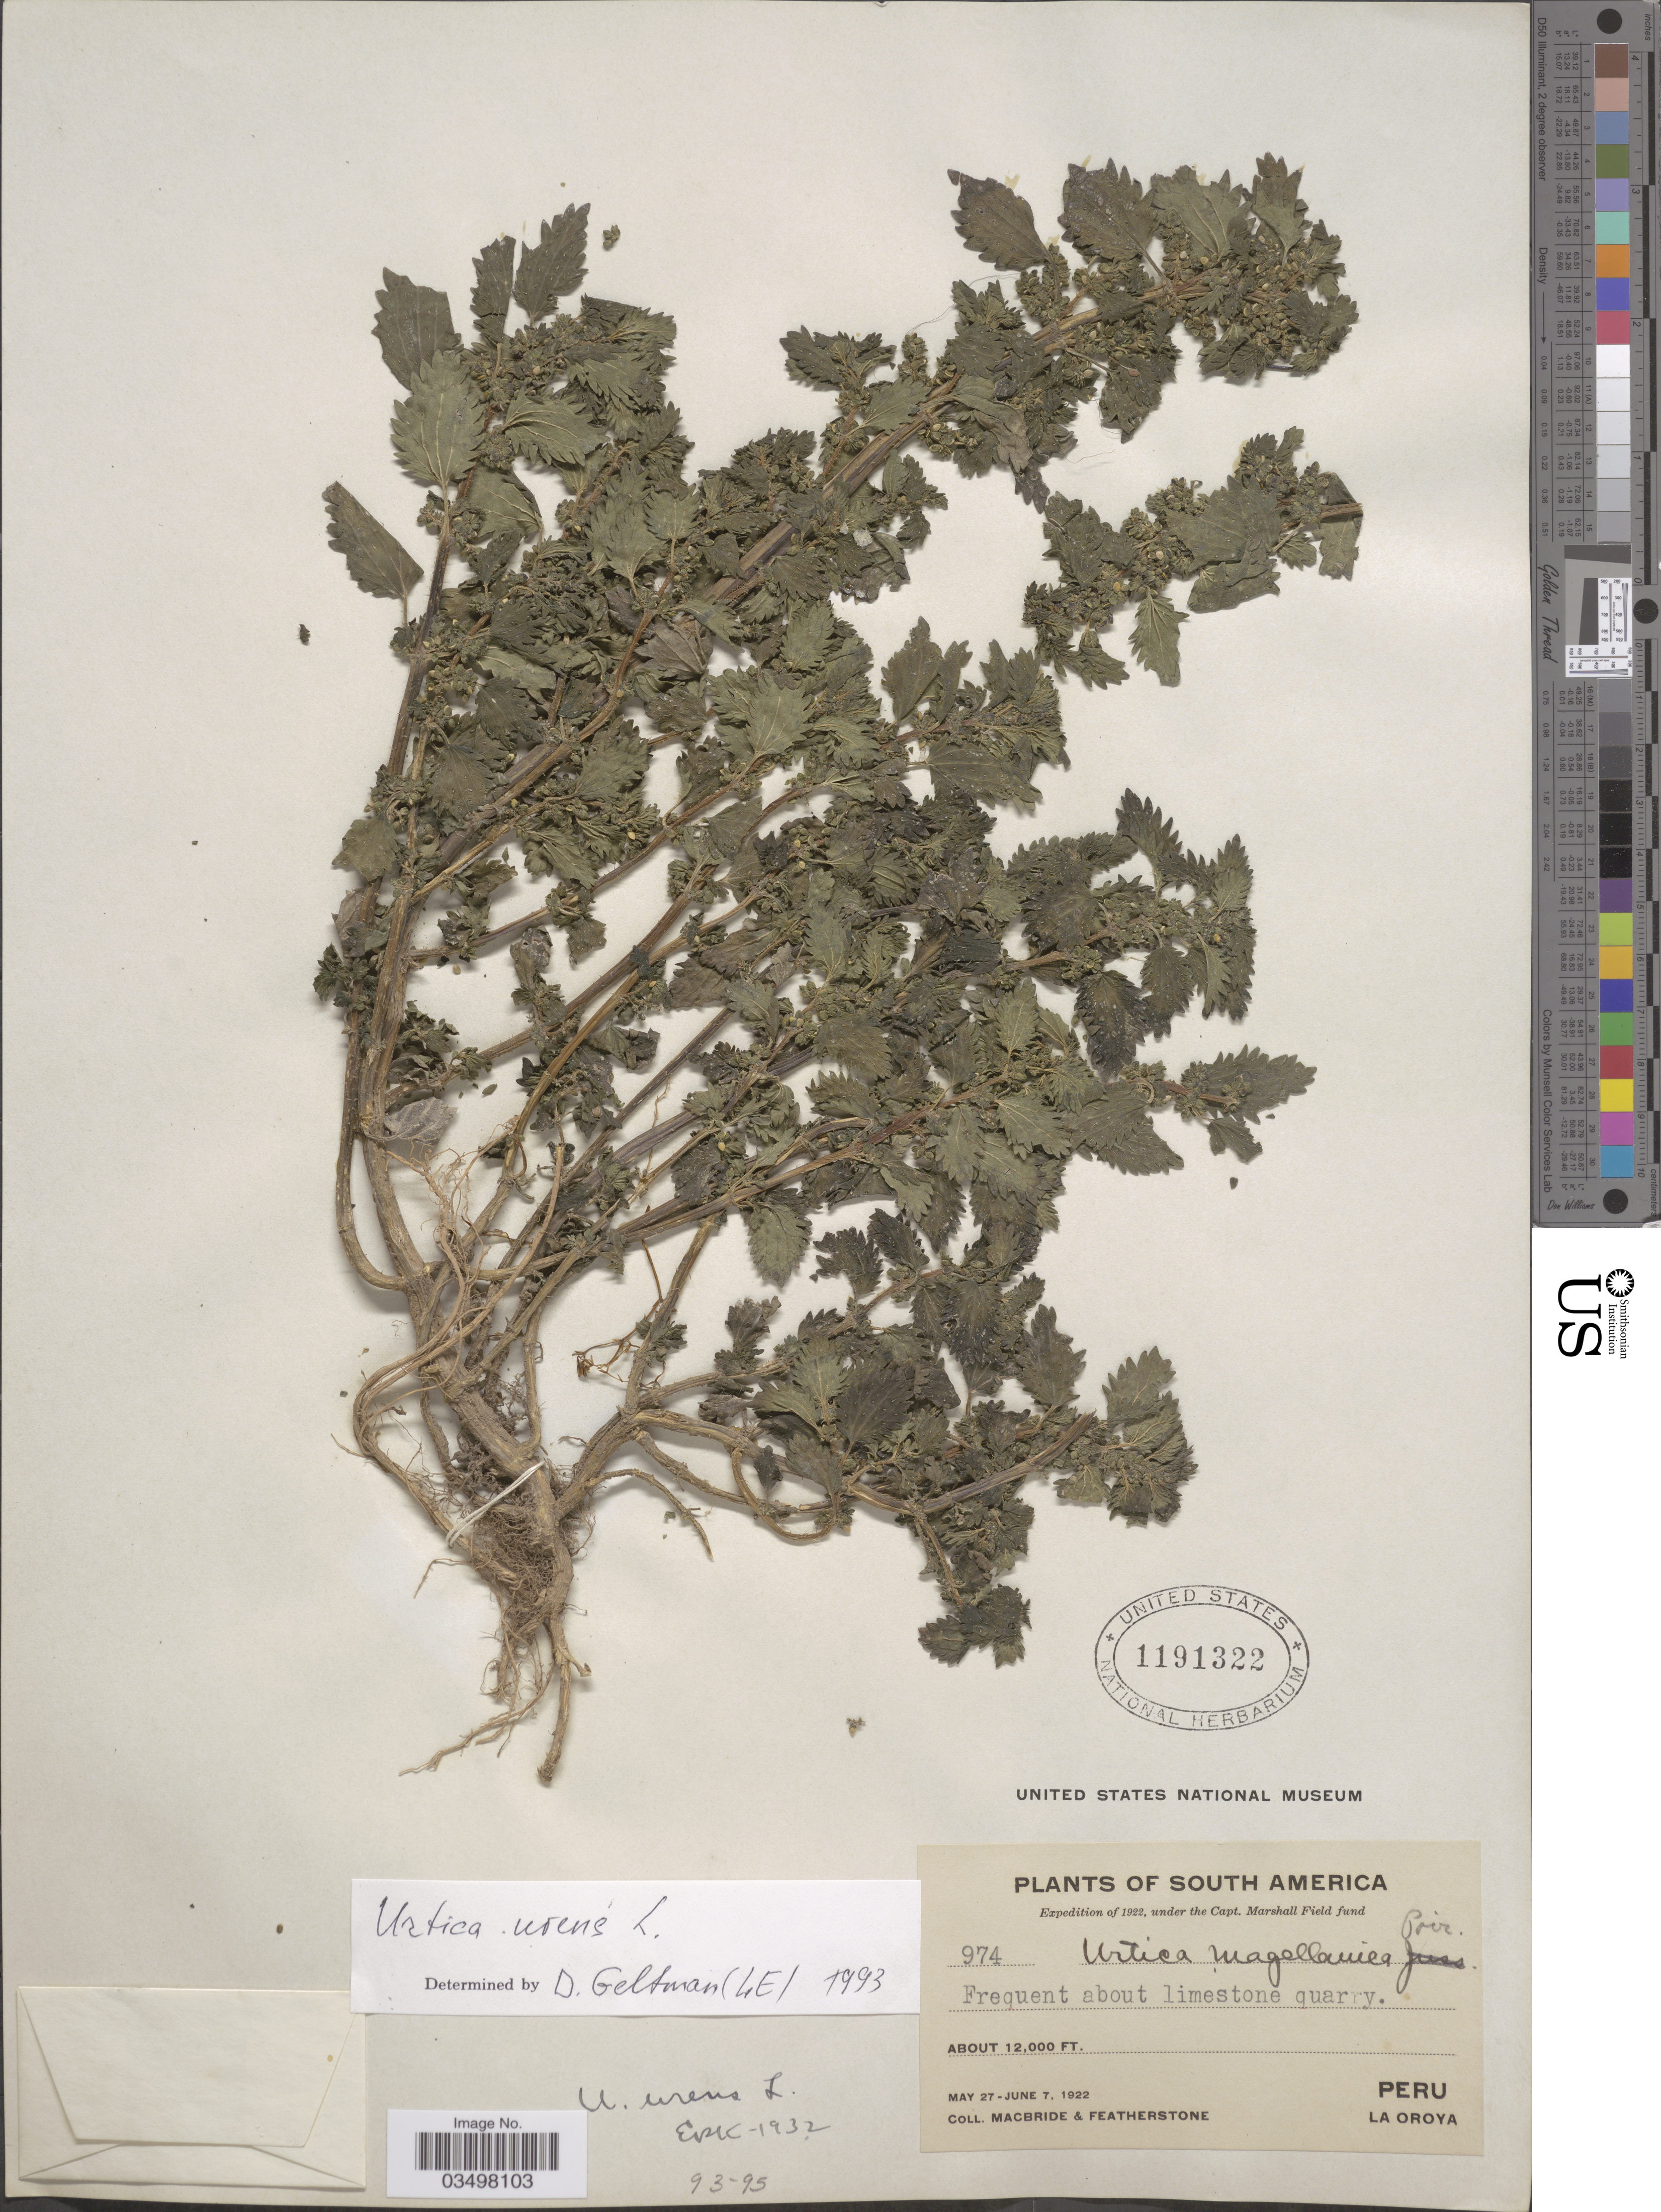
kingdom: Plantae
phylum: Tracheophyta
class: Magnoliopsida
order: Rosales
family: Urticaceae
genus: Urtica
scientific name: Urtica urens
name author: L.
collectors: Macbride, -- & -. Featherstone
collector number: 974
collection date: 1922-05-27/1922-06-07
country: Peru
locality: La Oroya.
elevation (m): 3658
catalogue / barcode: US 1191322